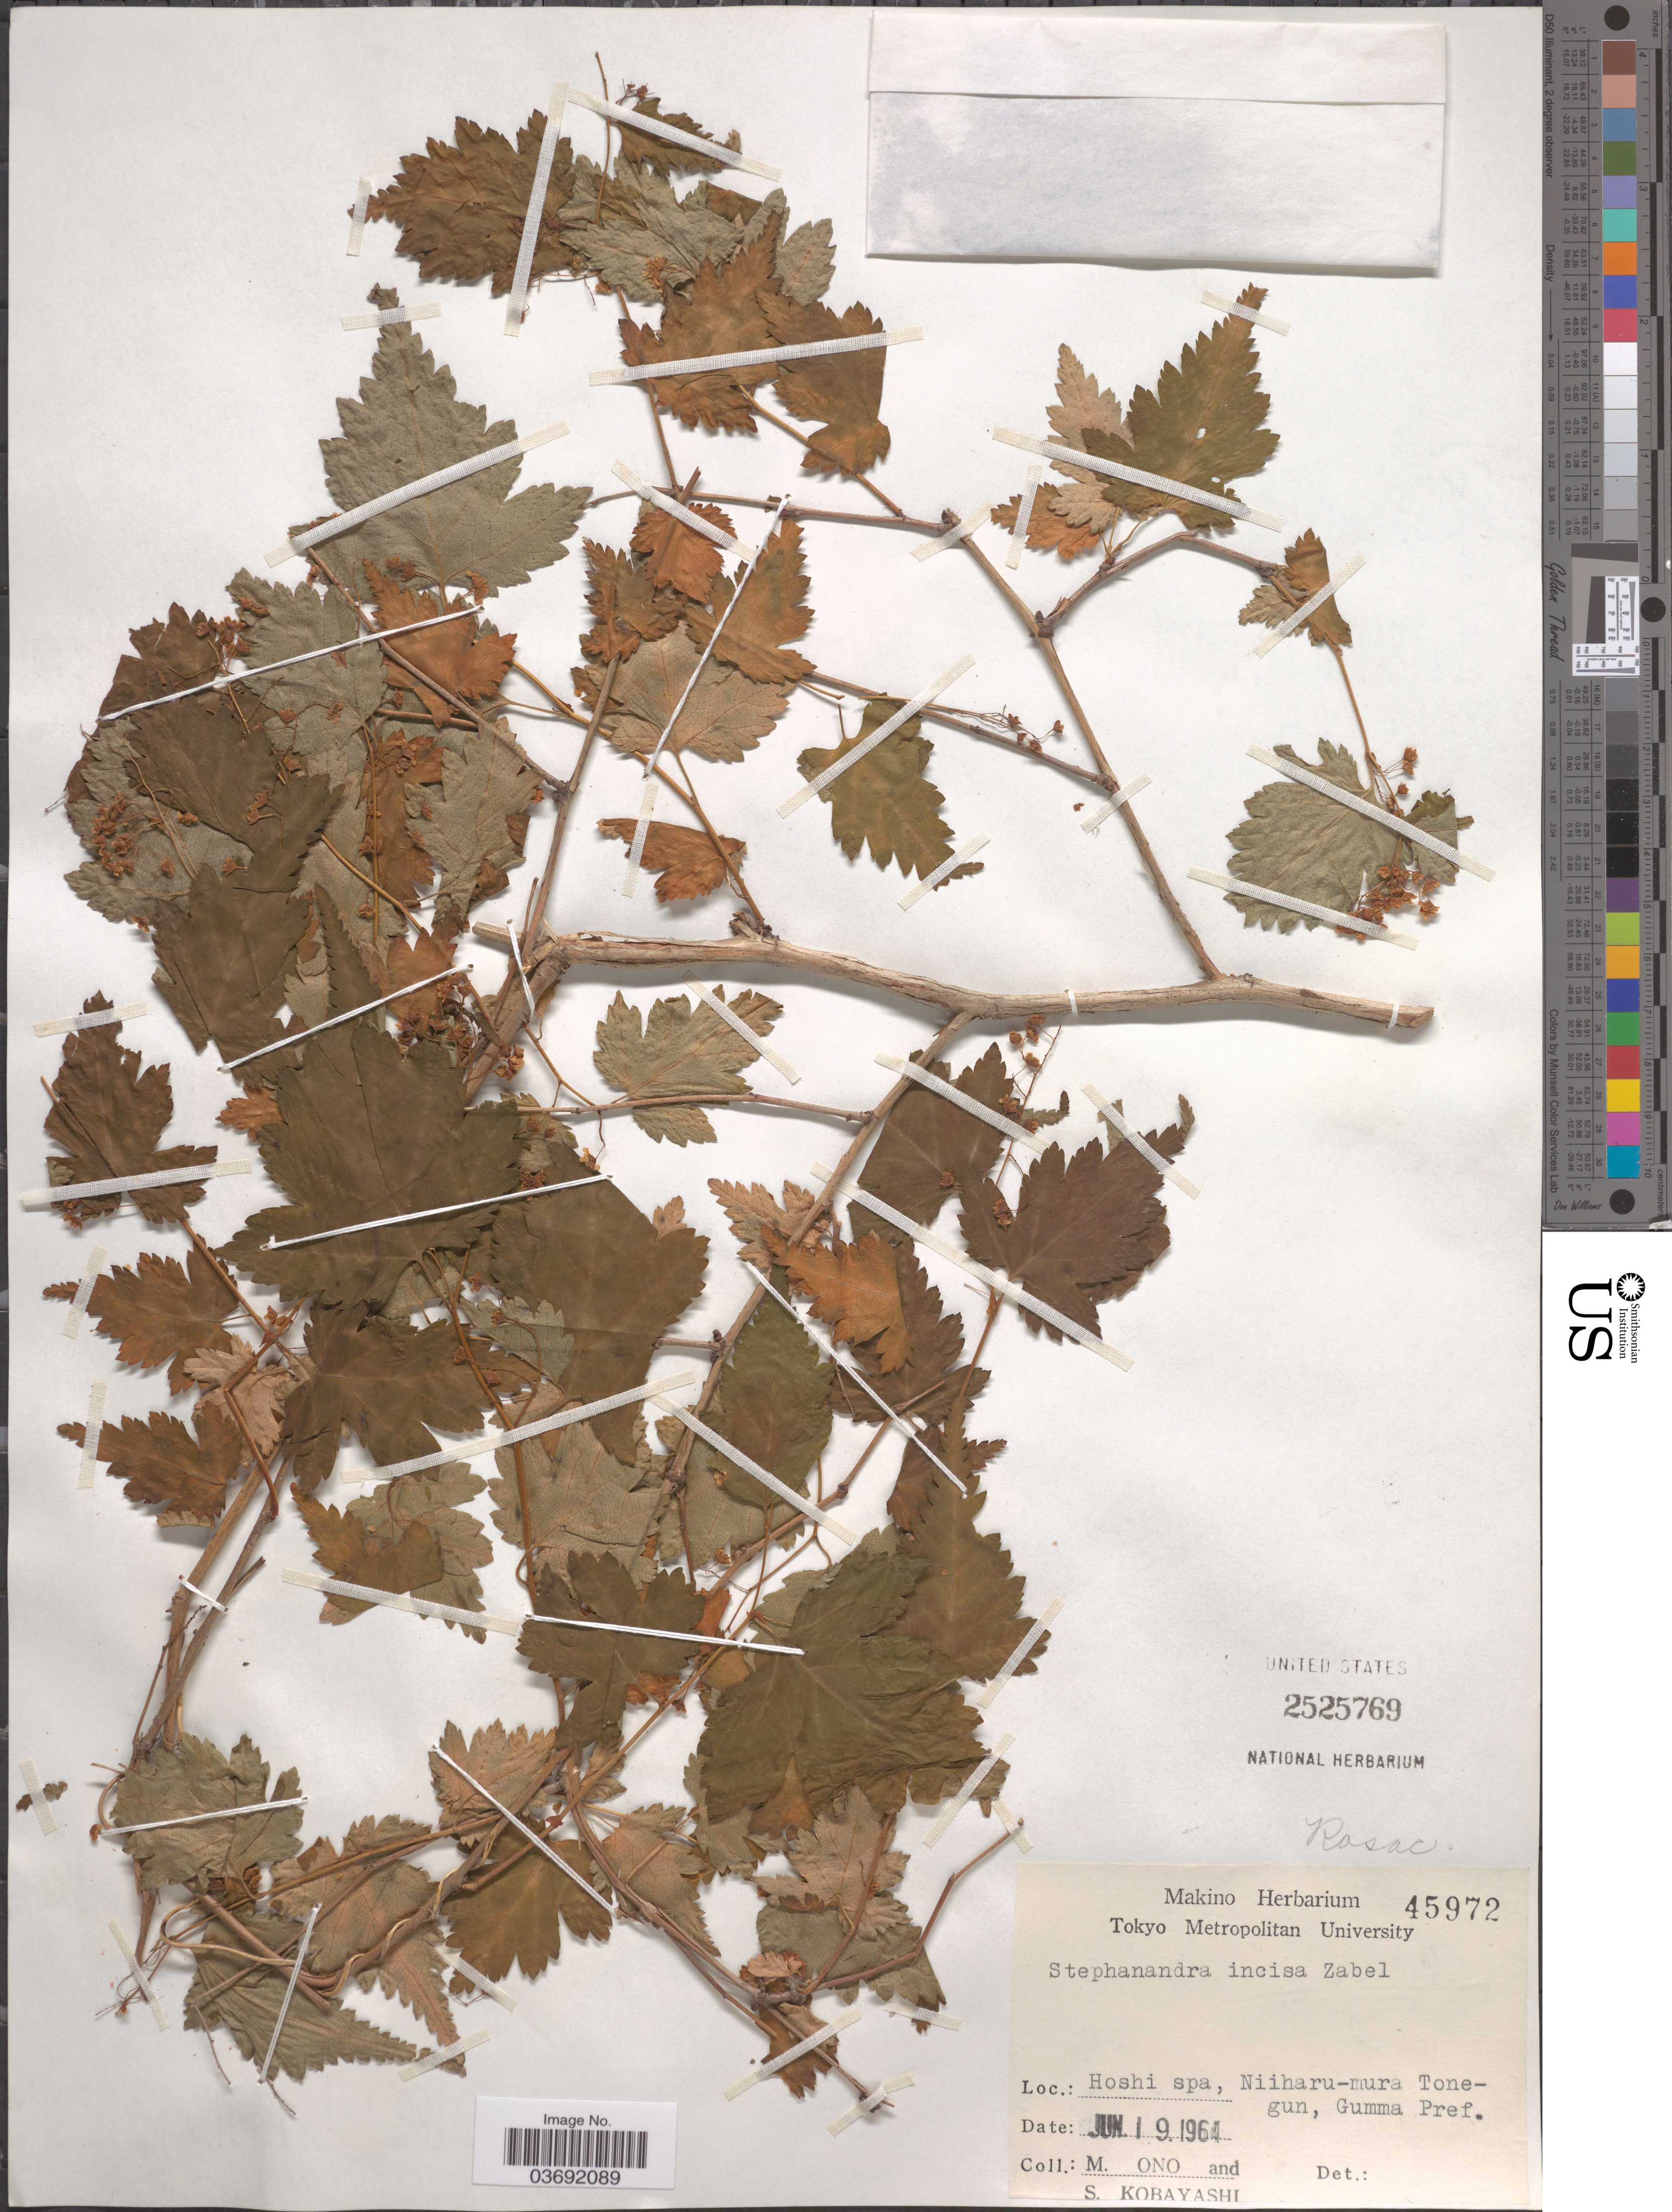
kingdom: Plantae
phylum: Tracheophyta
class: Magnoliopsida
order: Rosales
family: Rosaceae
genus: Neillia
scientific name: Neillia incisa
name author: (Thunb.) S.H. Oh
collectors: M. Ono & S. Kobayashi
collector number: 45972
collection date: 1964-06-19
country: Japan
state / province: Tokyo, Federal City of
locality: Hoshi spa, Niiharu--mura Tonegun, Gumma Pref.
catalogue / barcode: US 2525769